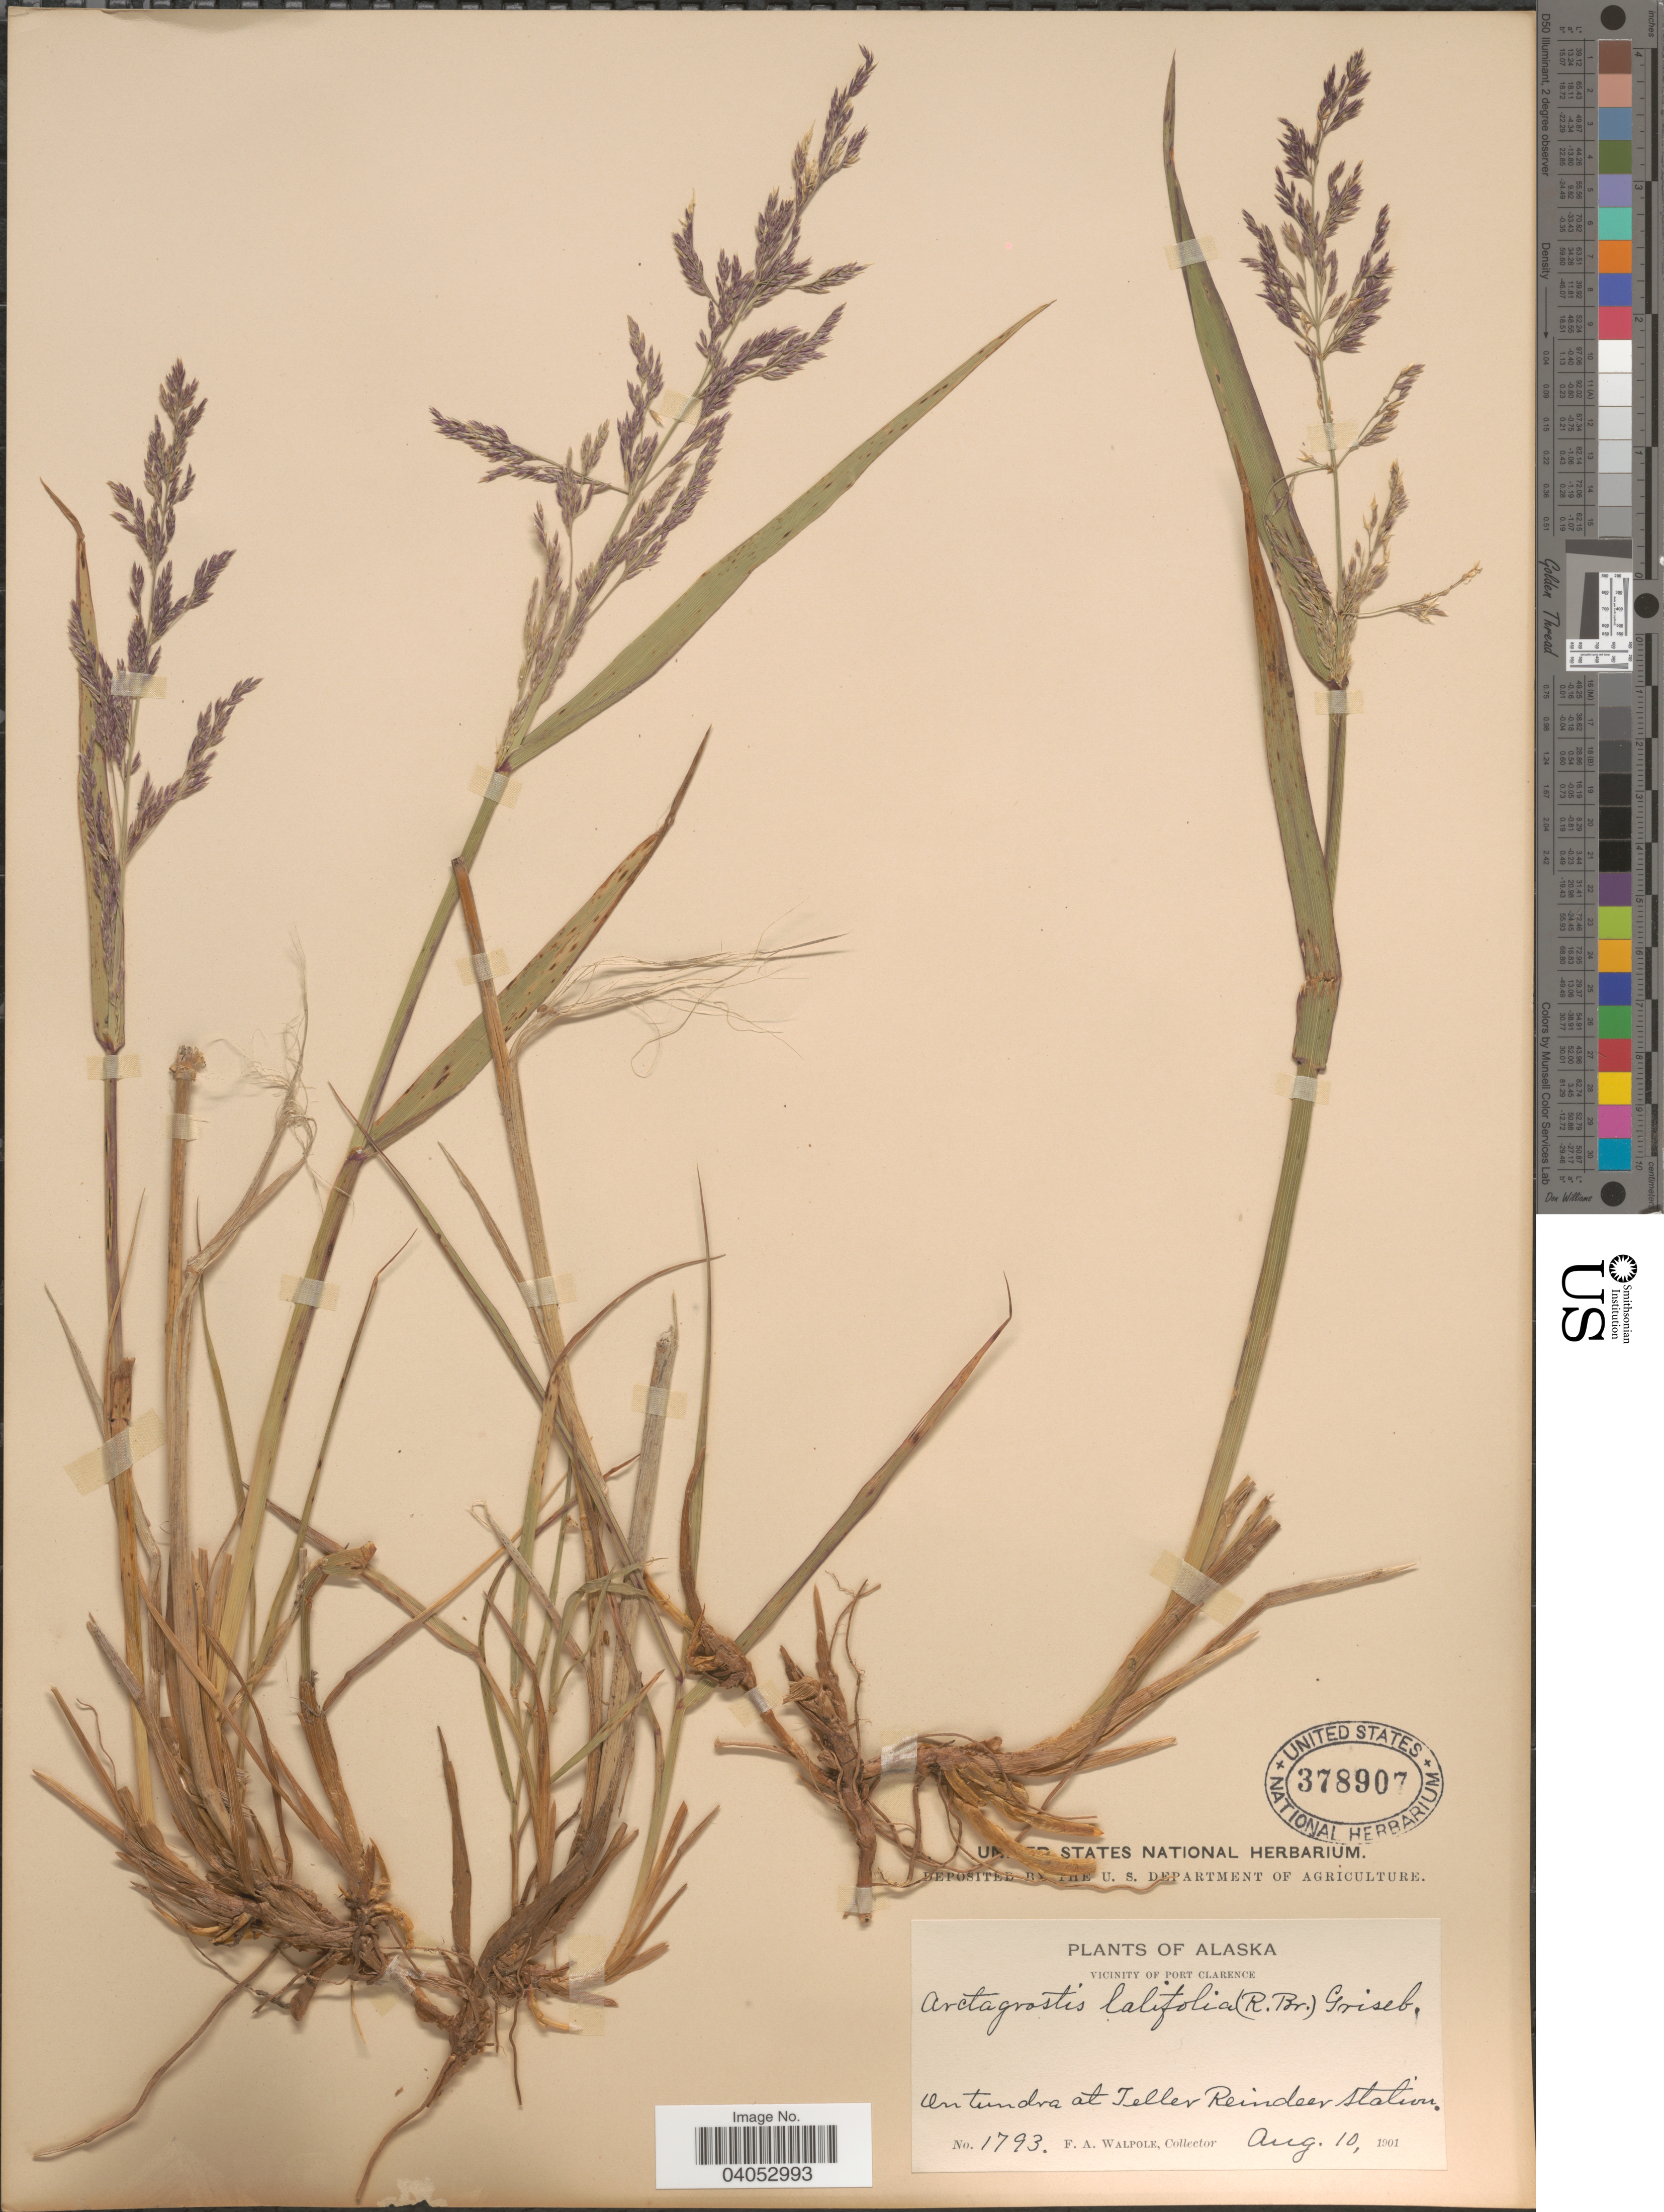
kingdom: Plantae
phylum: Tracheophyta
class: Liliopsida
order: Poales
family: Poaceae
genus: Arctagrostis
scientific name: Arctagrostis latifolia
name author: (R. Br.) Griseb.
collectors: F. Walpole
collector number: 1793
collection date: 1901-08-10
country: United States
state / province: Alaska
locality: Vicinity of Port Clarence. On tundra at Teller Reindeer Station.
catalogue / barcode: US 378907